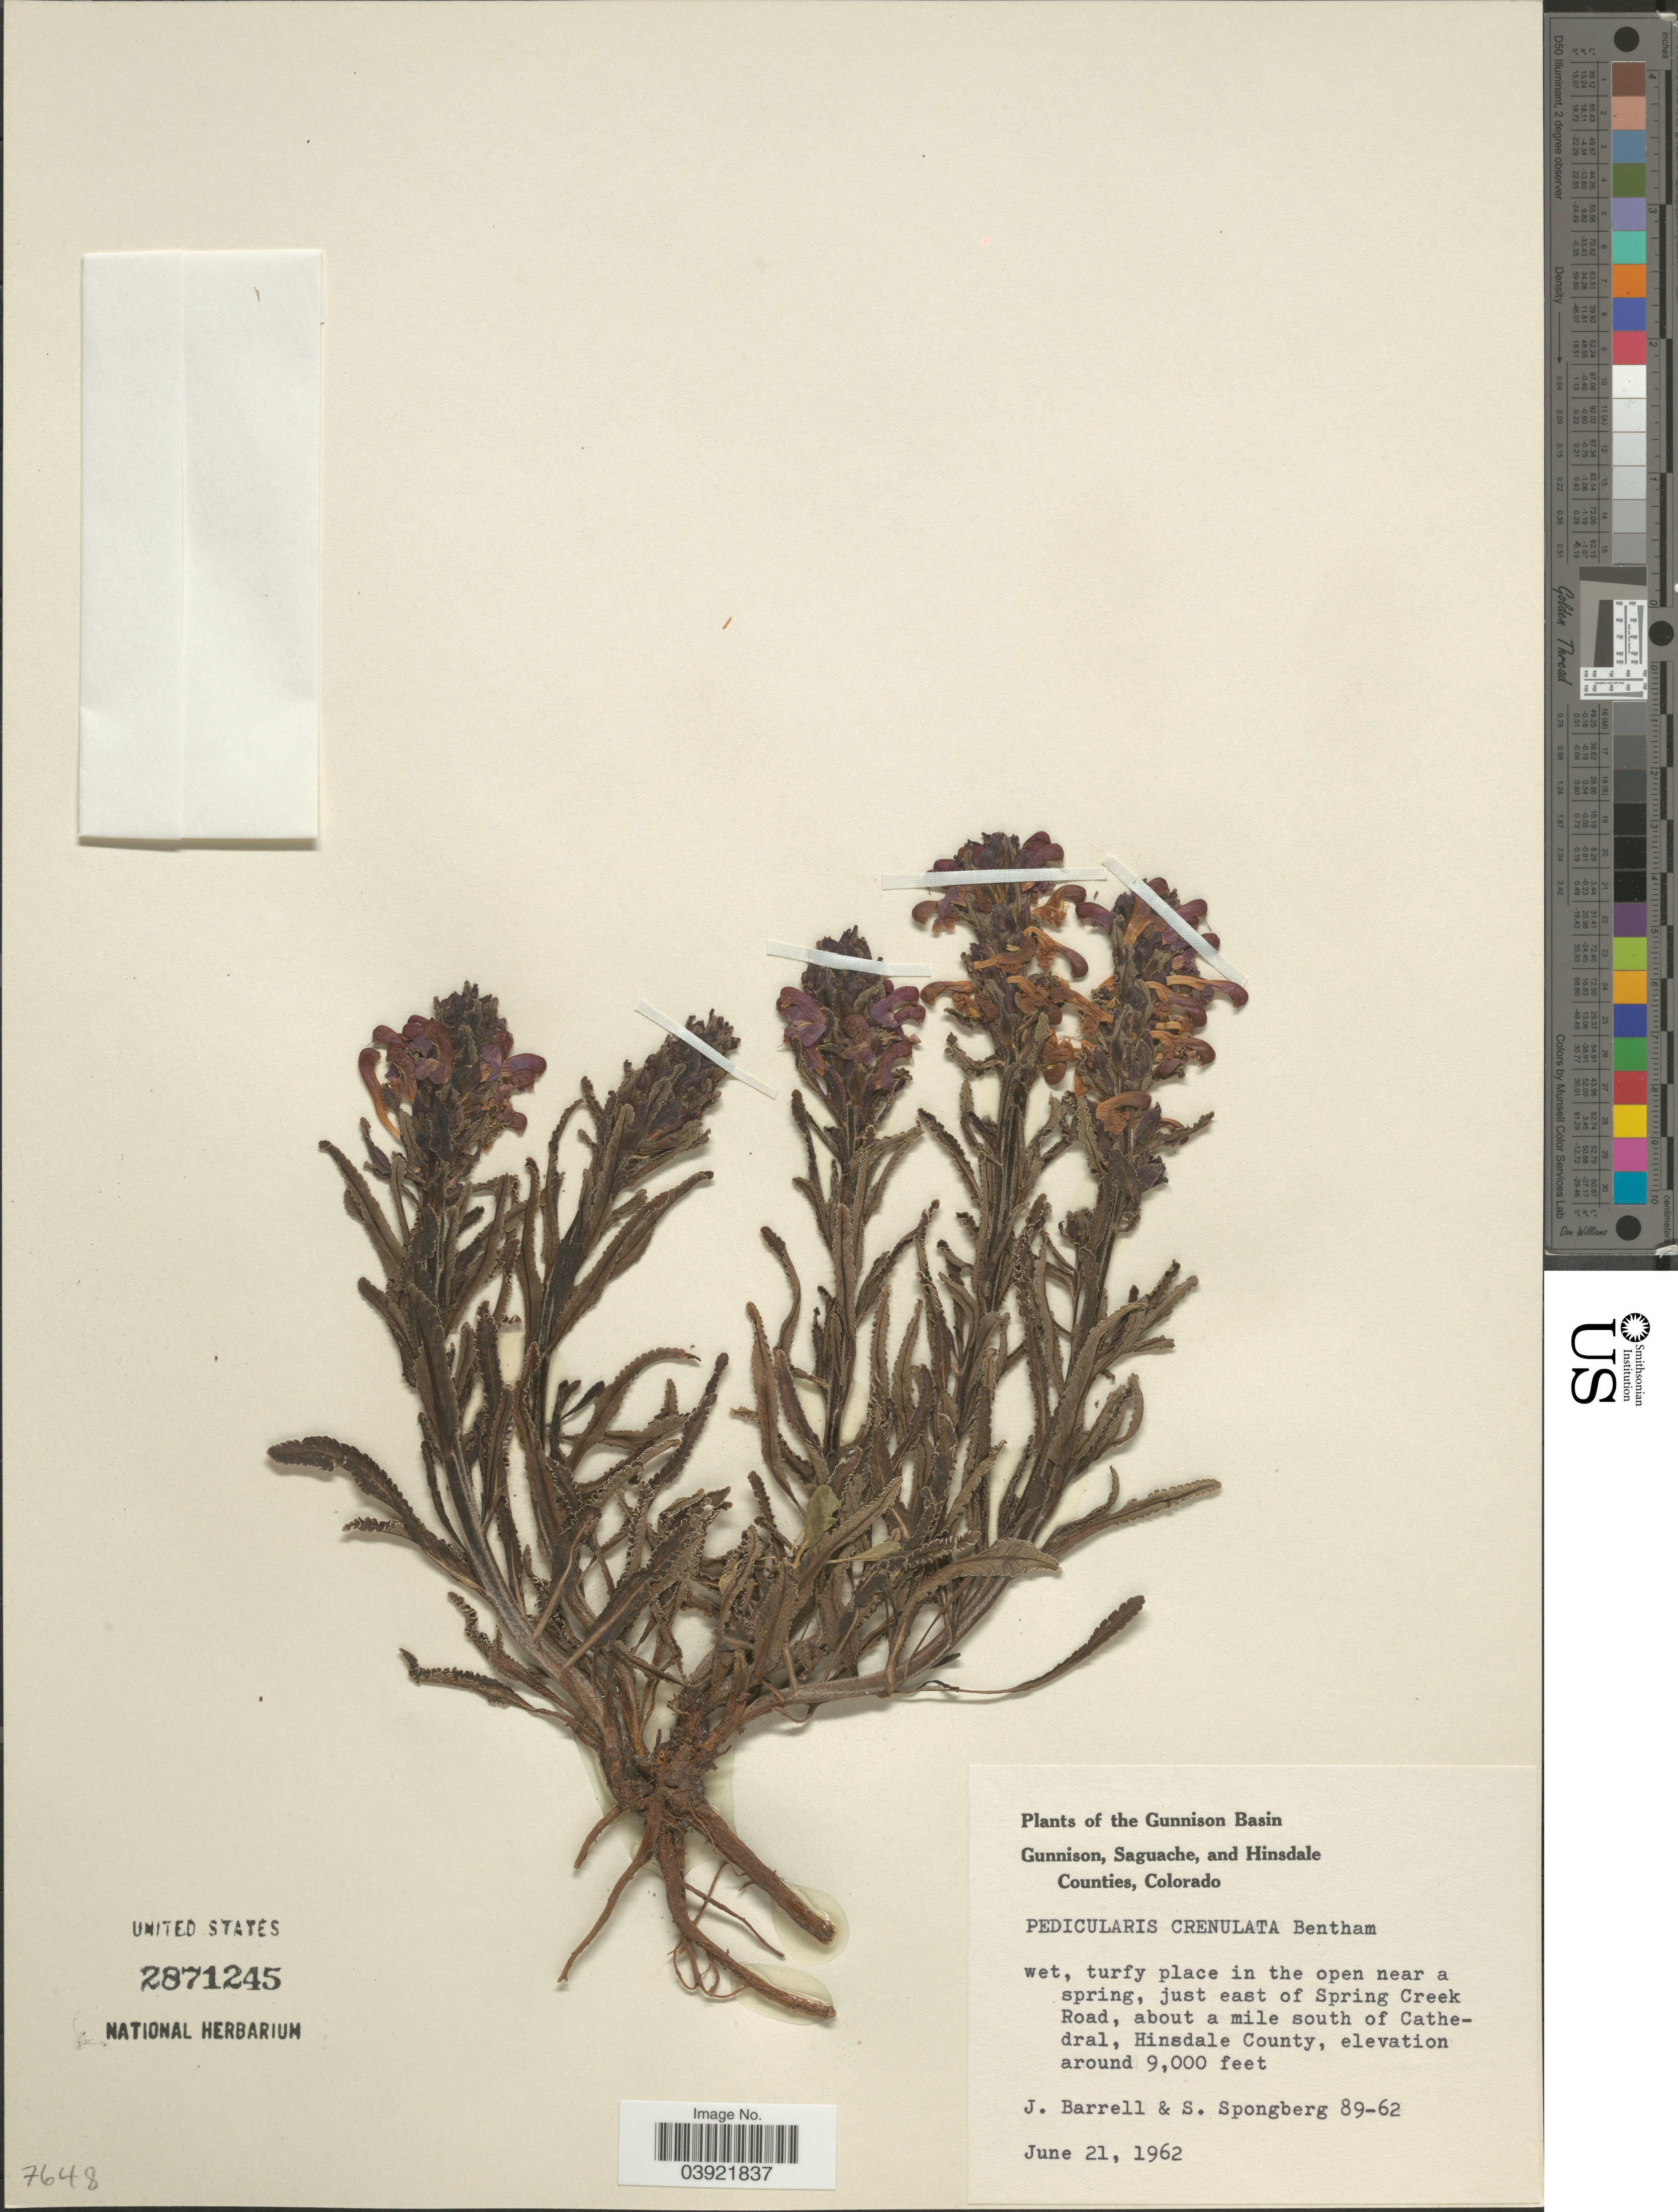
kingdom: Plantae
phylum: Tracheophyta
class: Magnoliopsida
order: Lamiales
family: Orobanchaceae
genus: Pedicularis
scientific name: Pedicularis crenulata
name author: Benth.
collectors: J. Barrell & S. A.Spongberg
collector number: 89-62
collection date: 1962-06-21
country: United States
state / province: Colorado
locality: Just east of Spring Creek Road, about a mile south of Cathedral, Hinsdale County.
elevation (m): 2743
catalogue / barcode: US 2871245